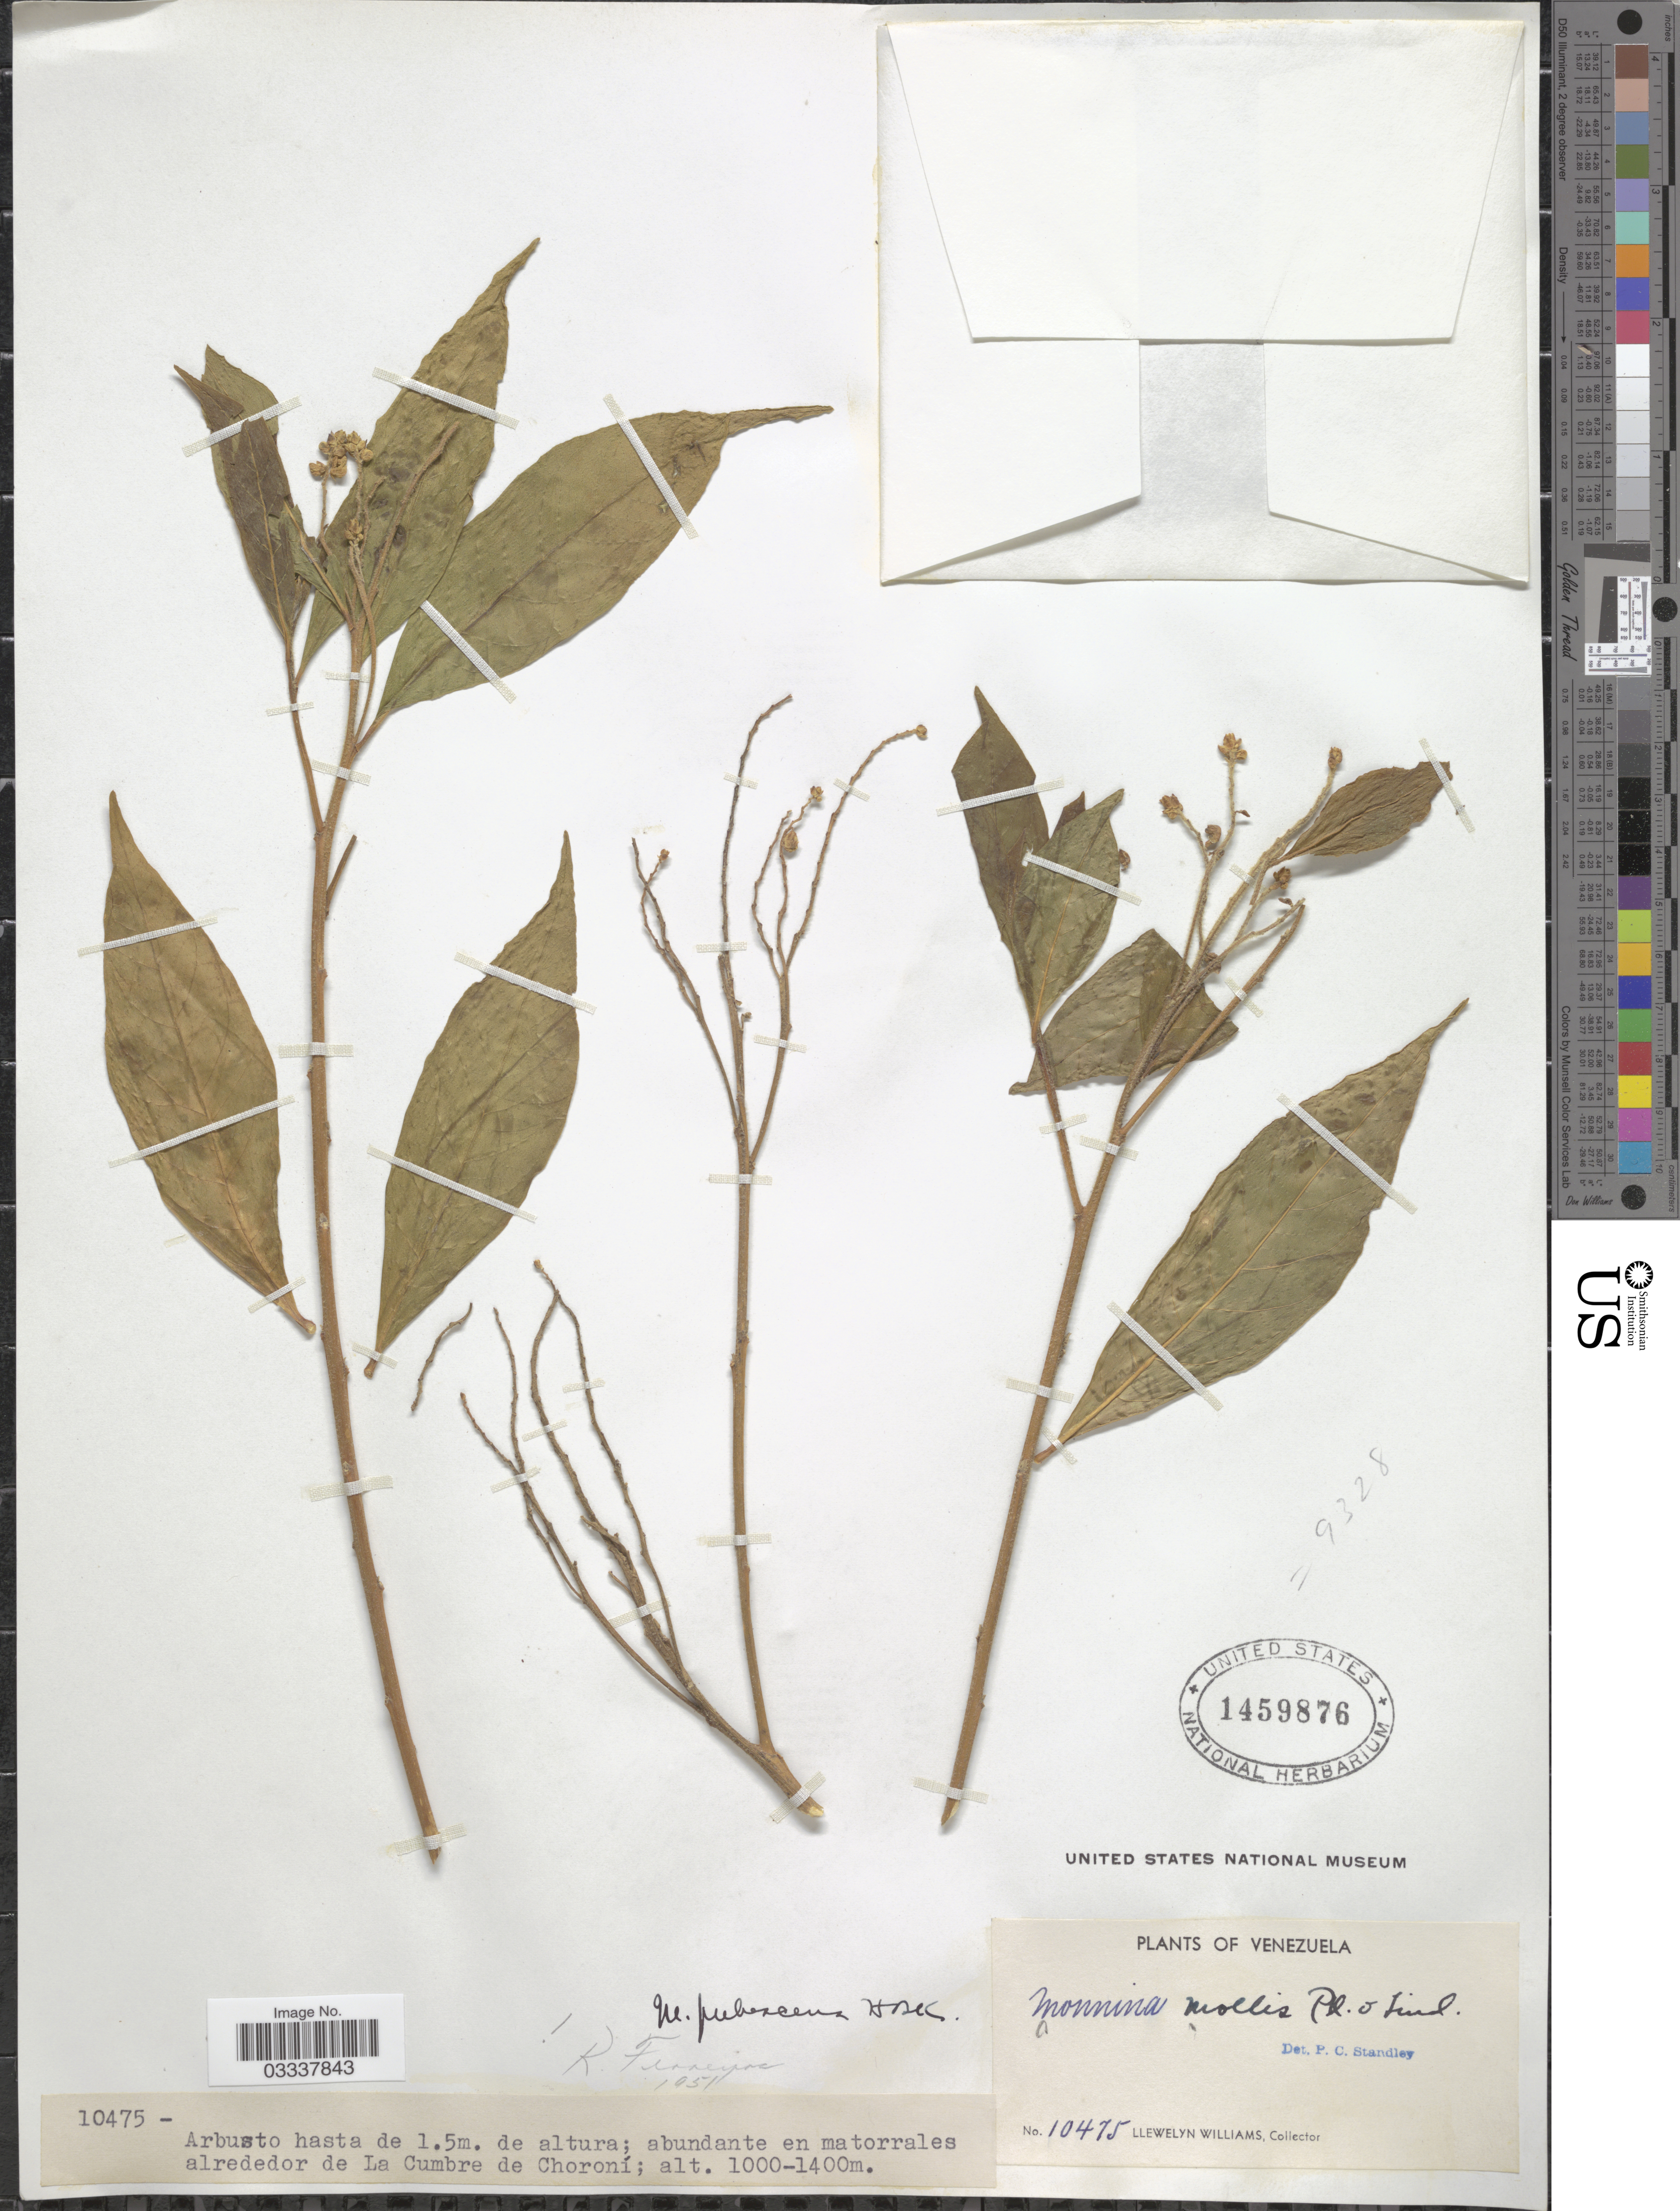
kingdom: Plantae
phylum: Tracheophyta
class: Magnoliopsida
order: Fabales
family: Polygalaceae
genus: Monnina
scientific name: Monnina pubescens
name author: Kunth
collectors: Ll. Williams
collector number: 10475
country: Venezuela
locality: Abundante en matorrales alrededor de La Cumbre de Choroní.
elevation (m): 1000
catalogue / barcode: US 1459876